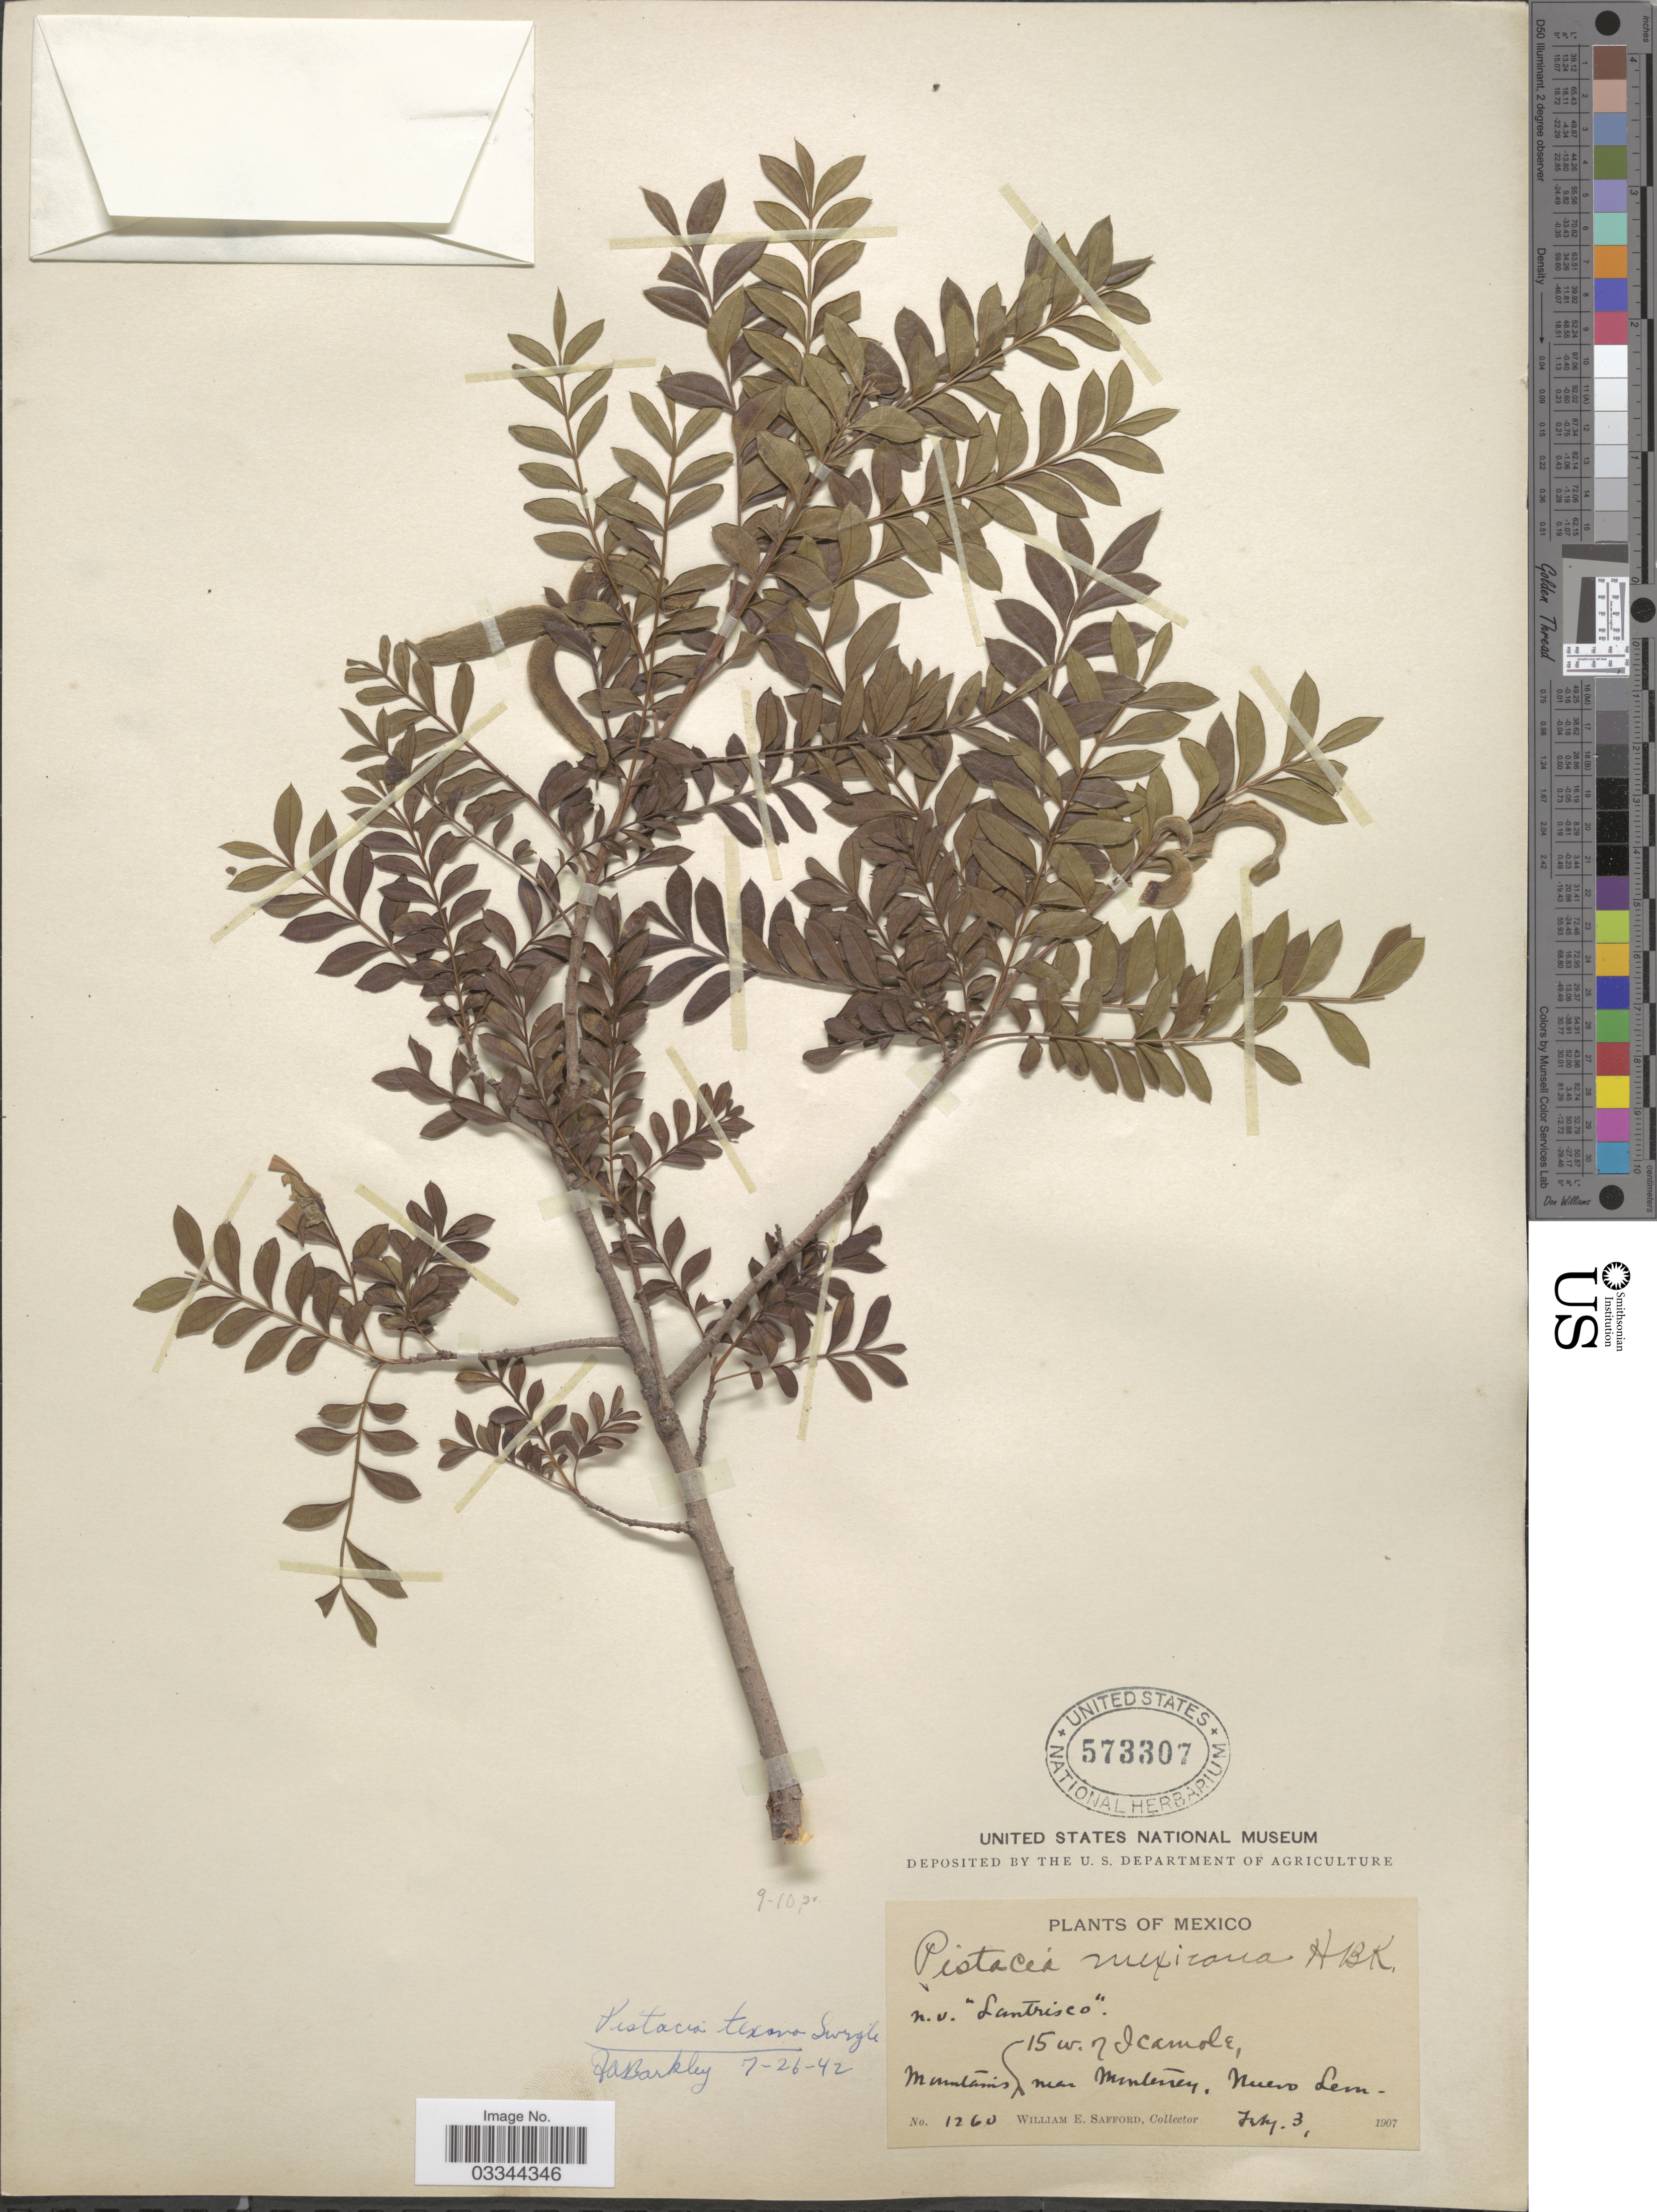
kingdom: Plantae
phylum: Tracheophyta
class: Magnoliopsida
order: Sapindales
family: Anacardiaceae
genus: Pistacia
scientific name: Pistacia mexicana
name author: Kunth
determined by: Mitchell, John D.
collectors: W. E. Safford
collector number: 1260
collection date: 1907-07-03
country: Mexico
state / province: Nuevo León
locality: Mountains 15 w. of Icamole, near Monterrey.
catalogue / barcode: US 573307